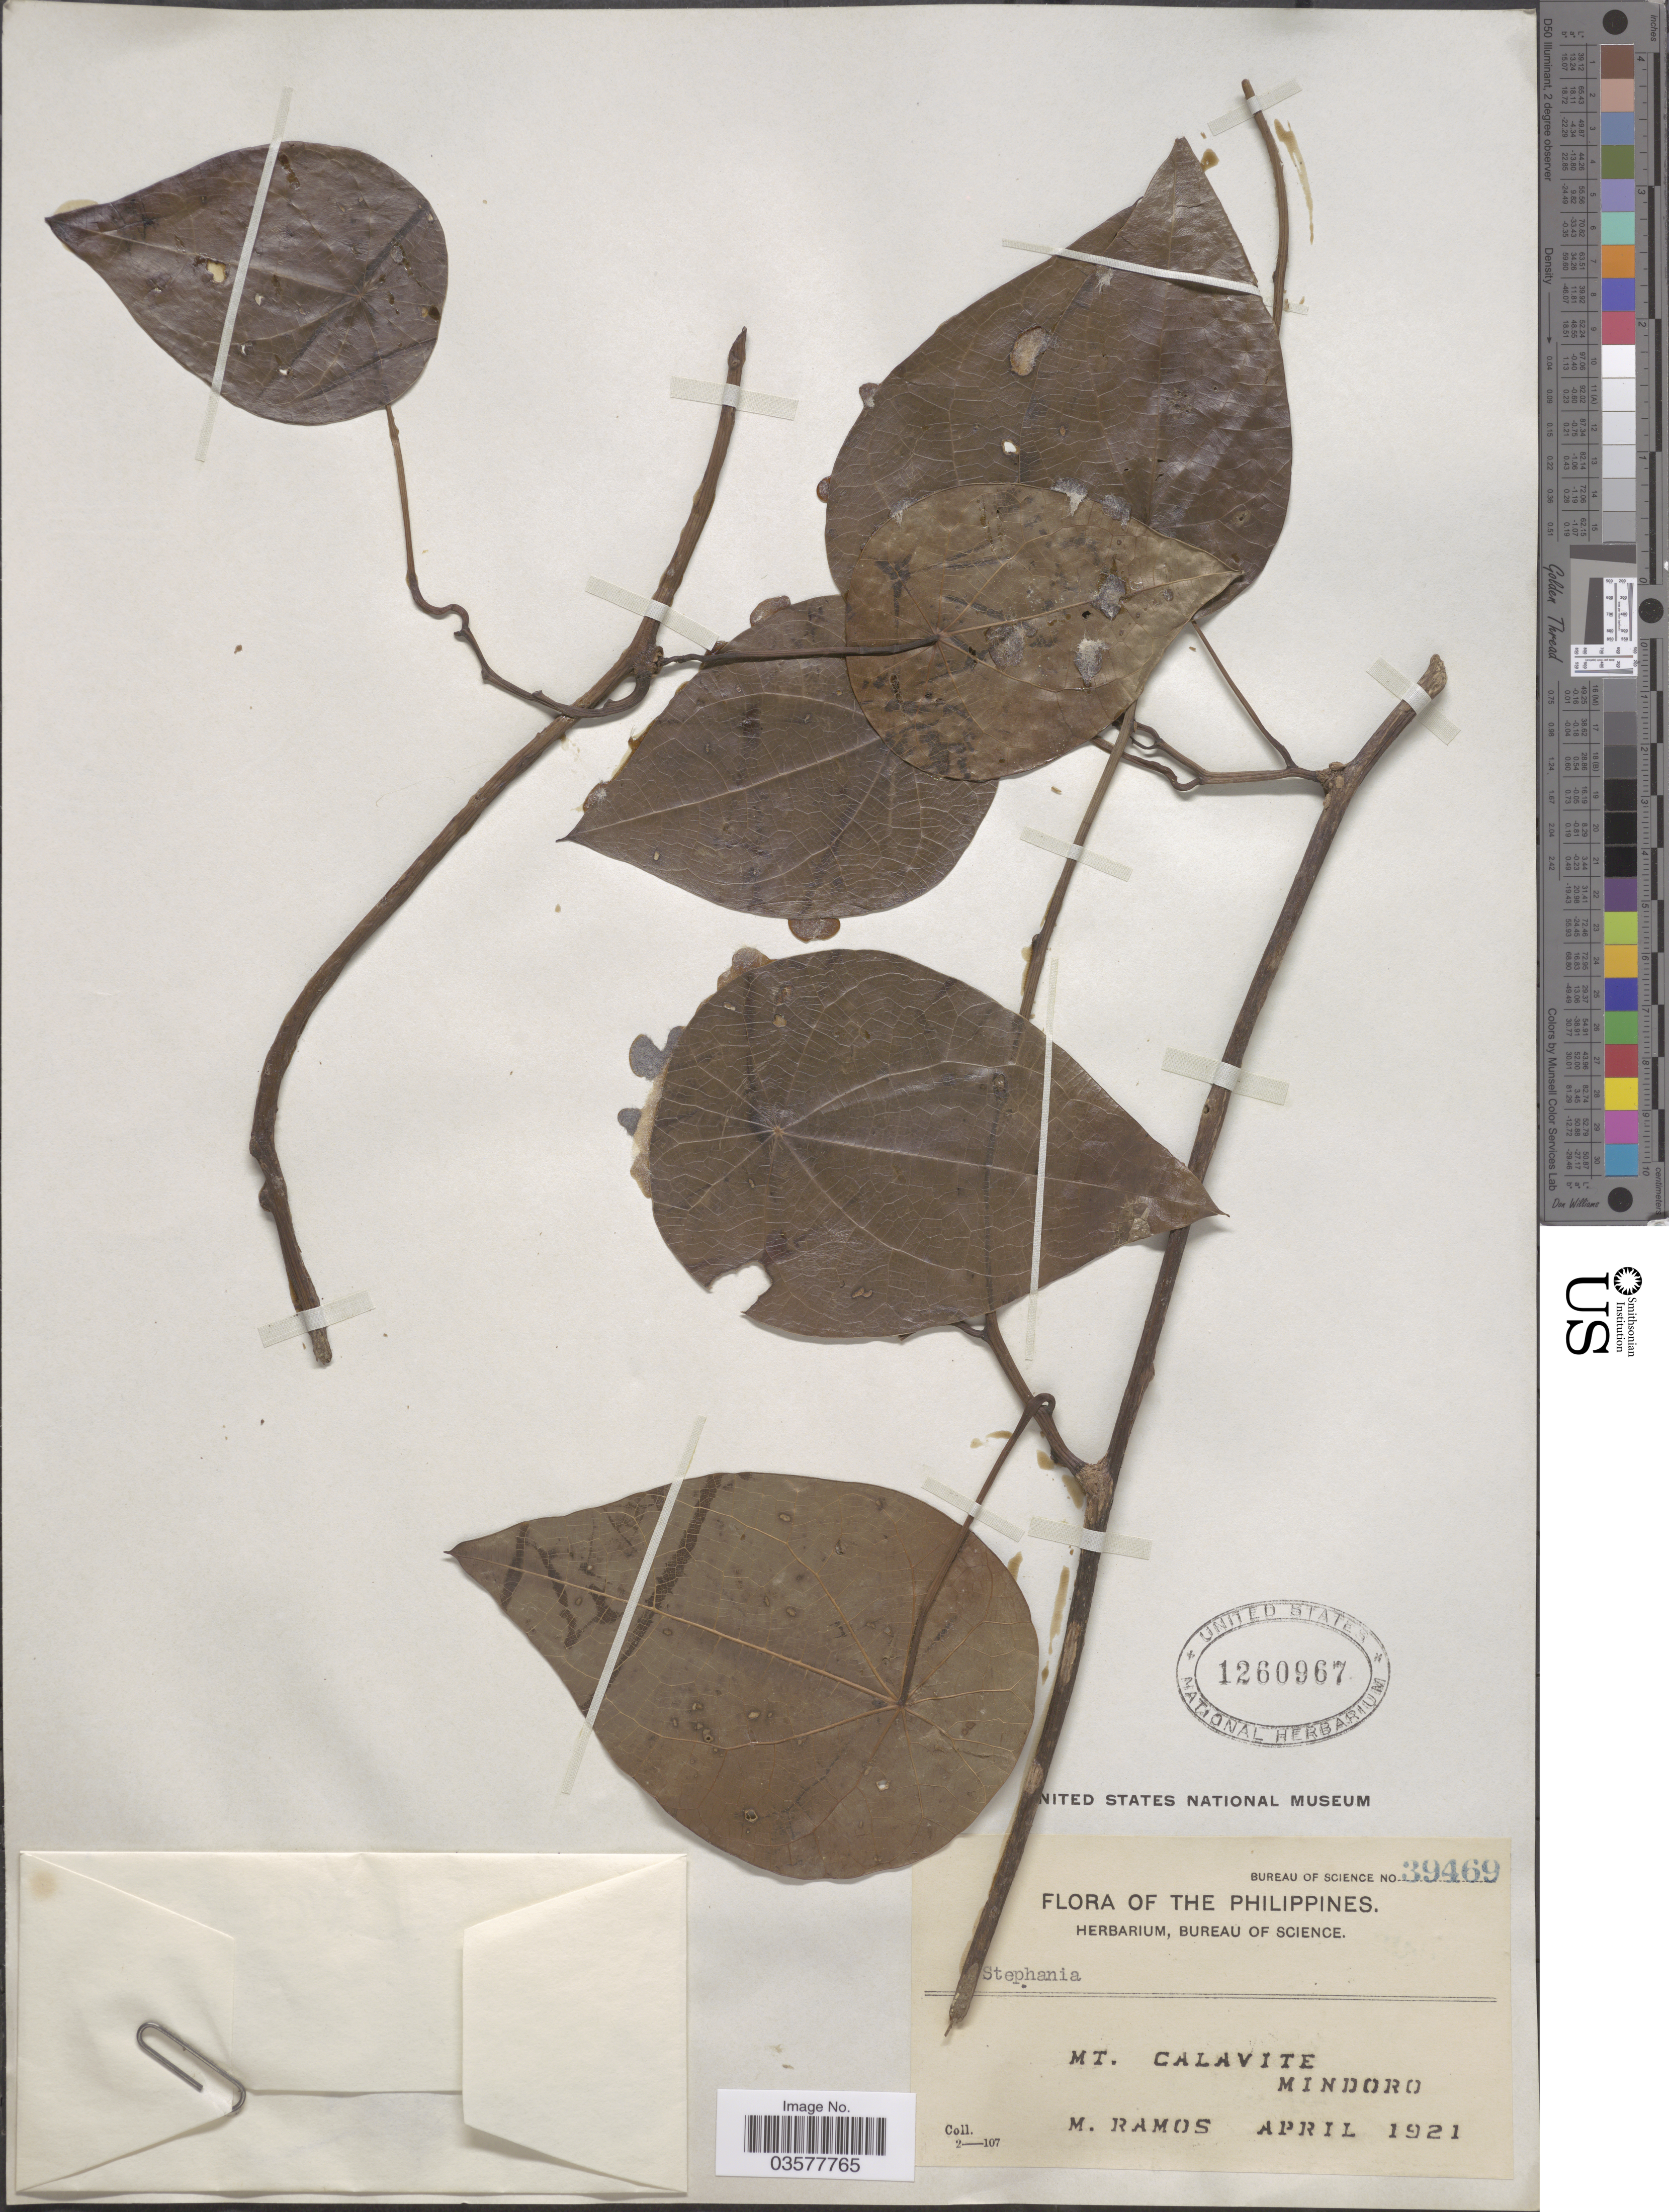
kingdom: Plantae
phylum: Tracheophyta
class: Magnoliopsida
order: Ranunculales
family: Menispermaceae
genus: Stephania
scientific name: Stephania sp.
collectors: M. Ramos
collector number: Bureau of Science 39469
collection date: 1921-04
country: Philippines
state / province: Mimaropa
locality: Mt. Calavite. Mindoro.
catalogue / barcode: US 1260967